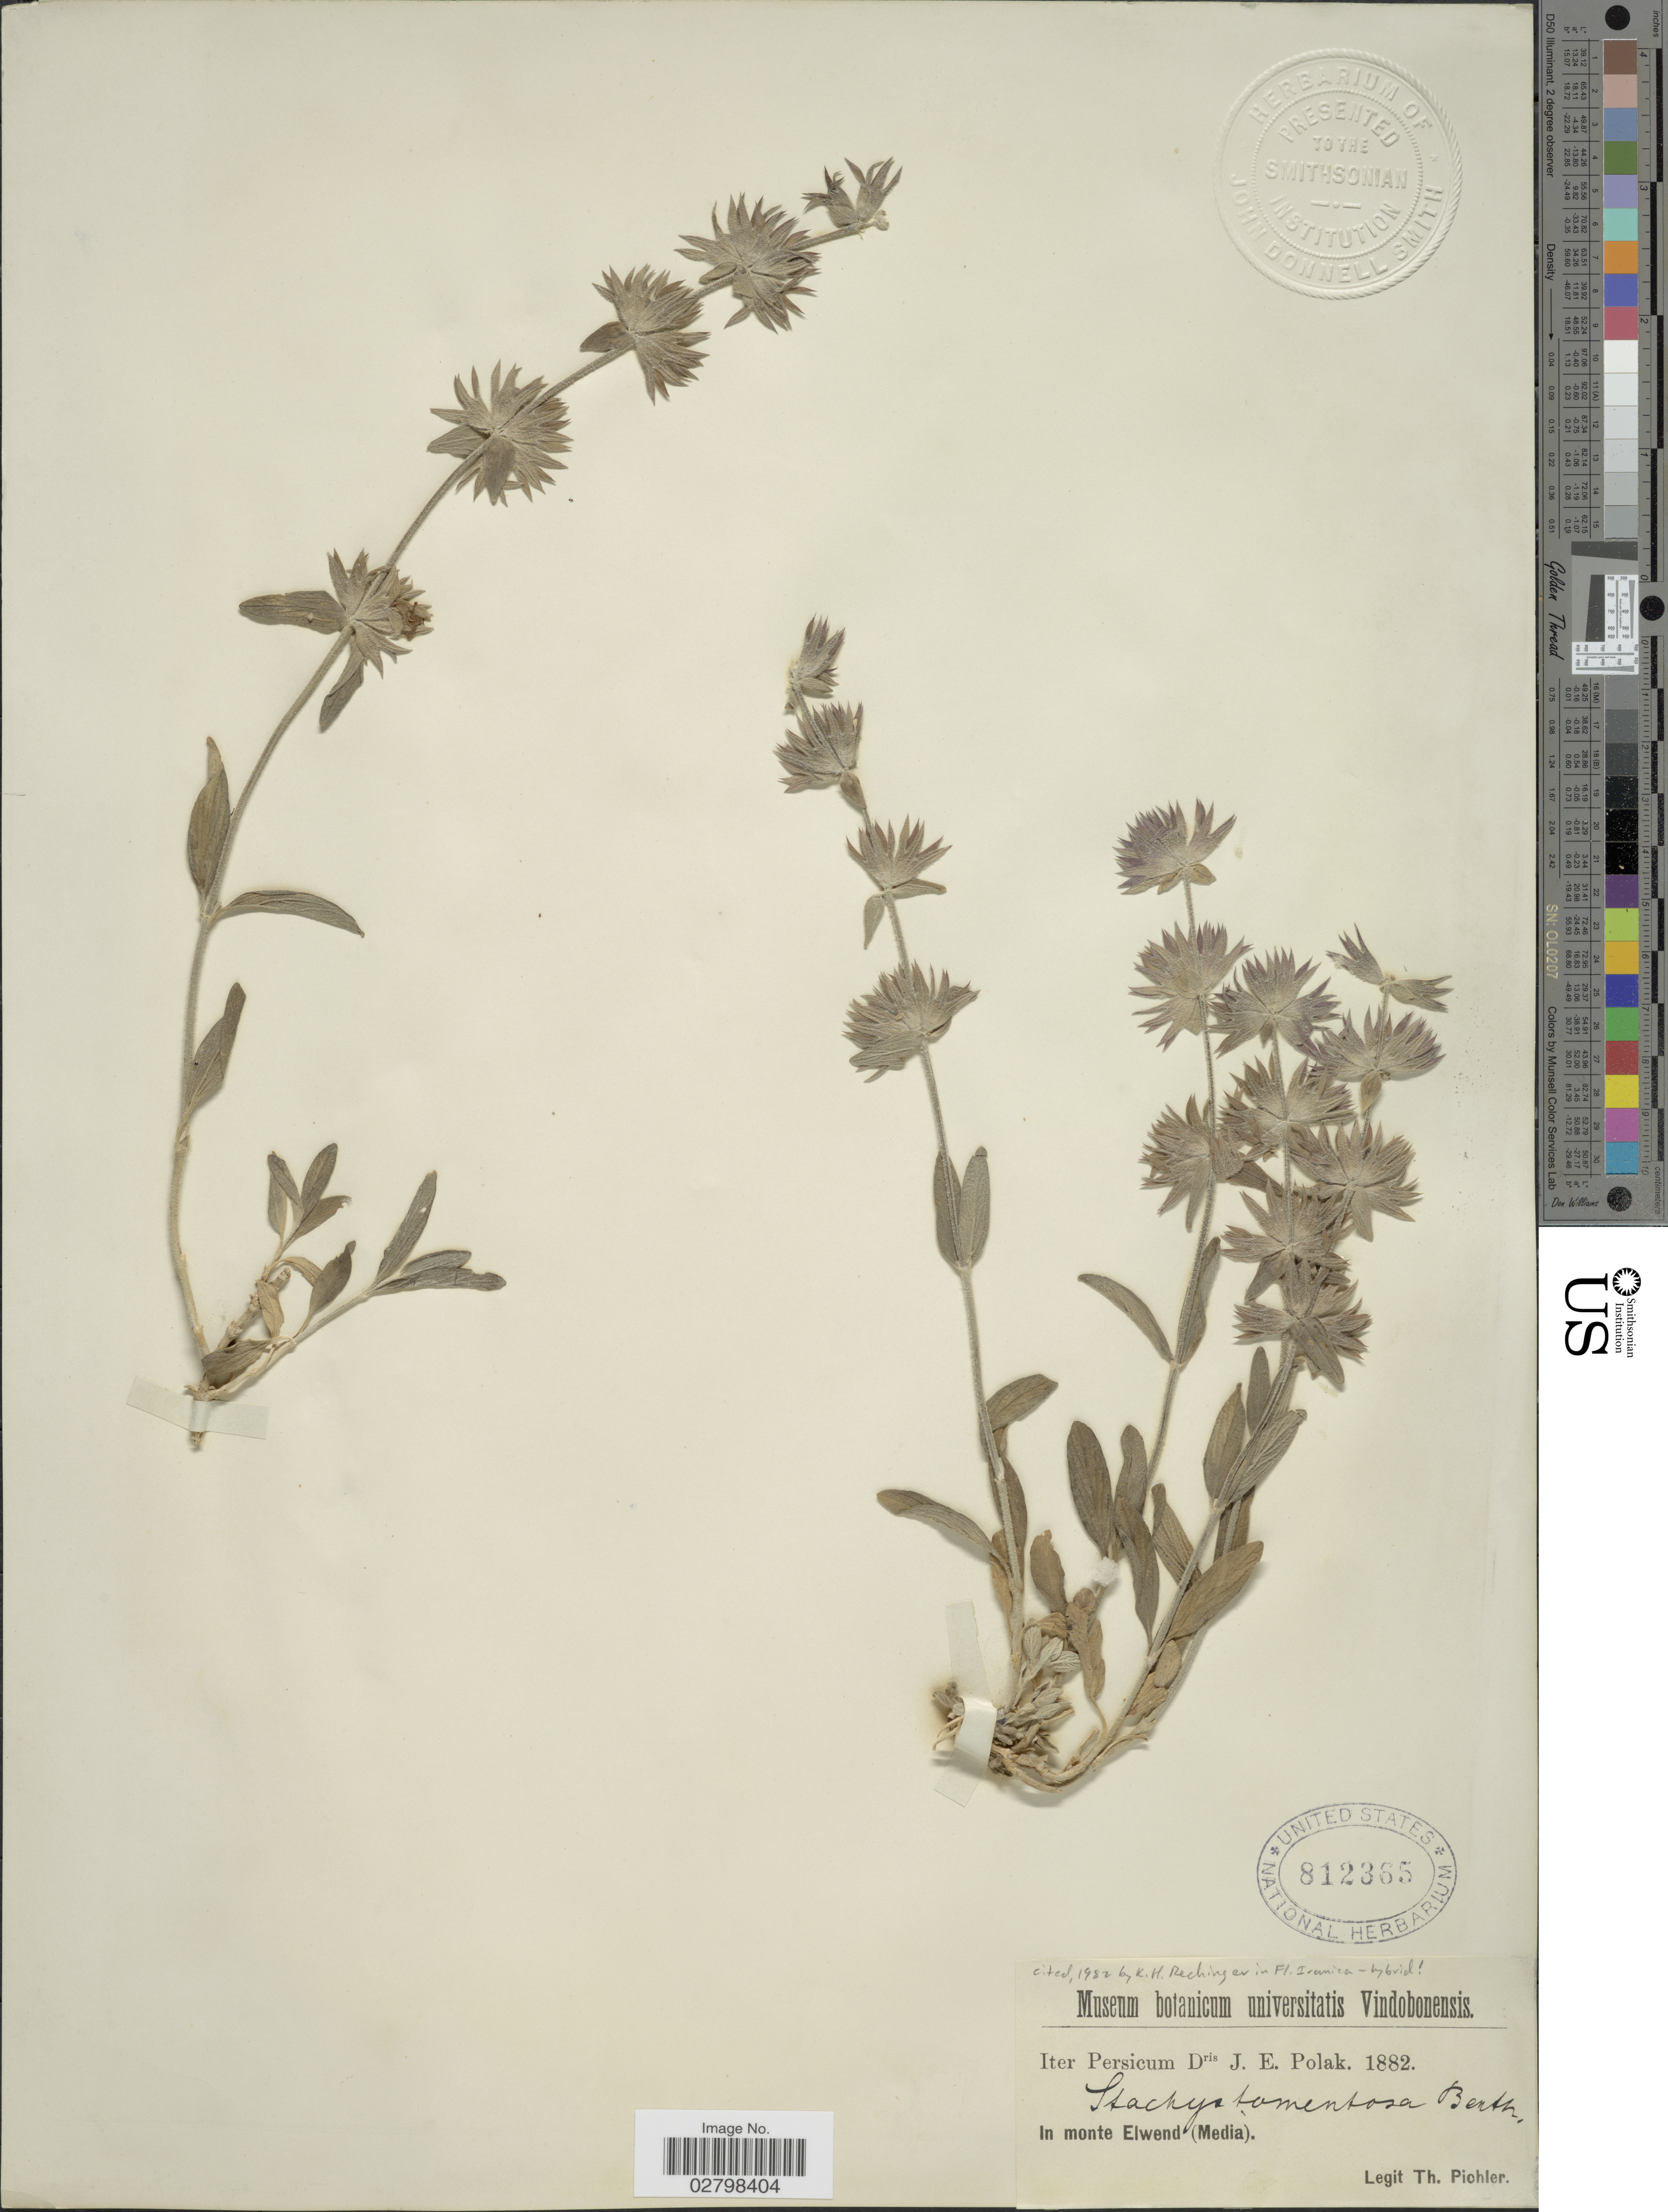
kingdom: Plantae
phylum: Tracheophyta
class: Magnoliopsida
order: Lamiales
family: Lamiaceae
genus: Stachys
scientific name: Stachys x tomentosa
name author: Benth.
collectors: T. Pichler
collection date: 1882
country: Iran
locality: Iter Persicum. In monte Elwend (Media).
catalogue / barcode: US 812365